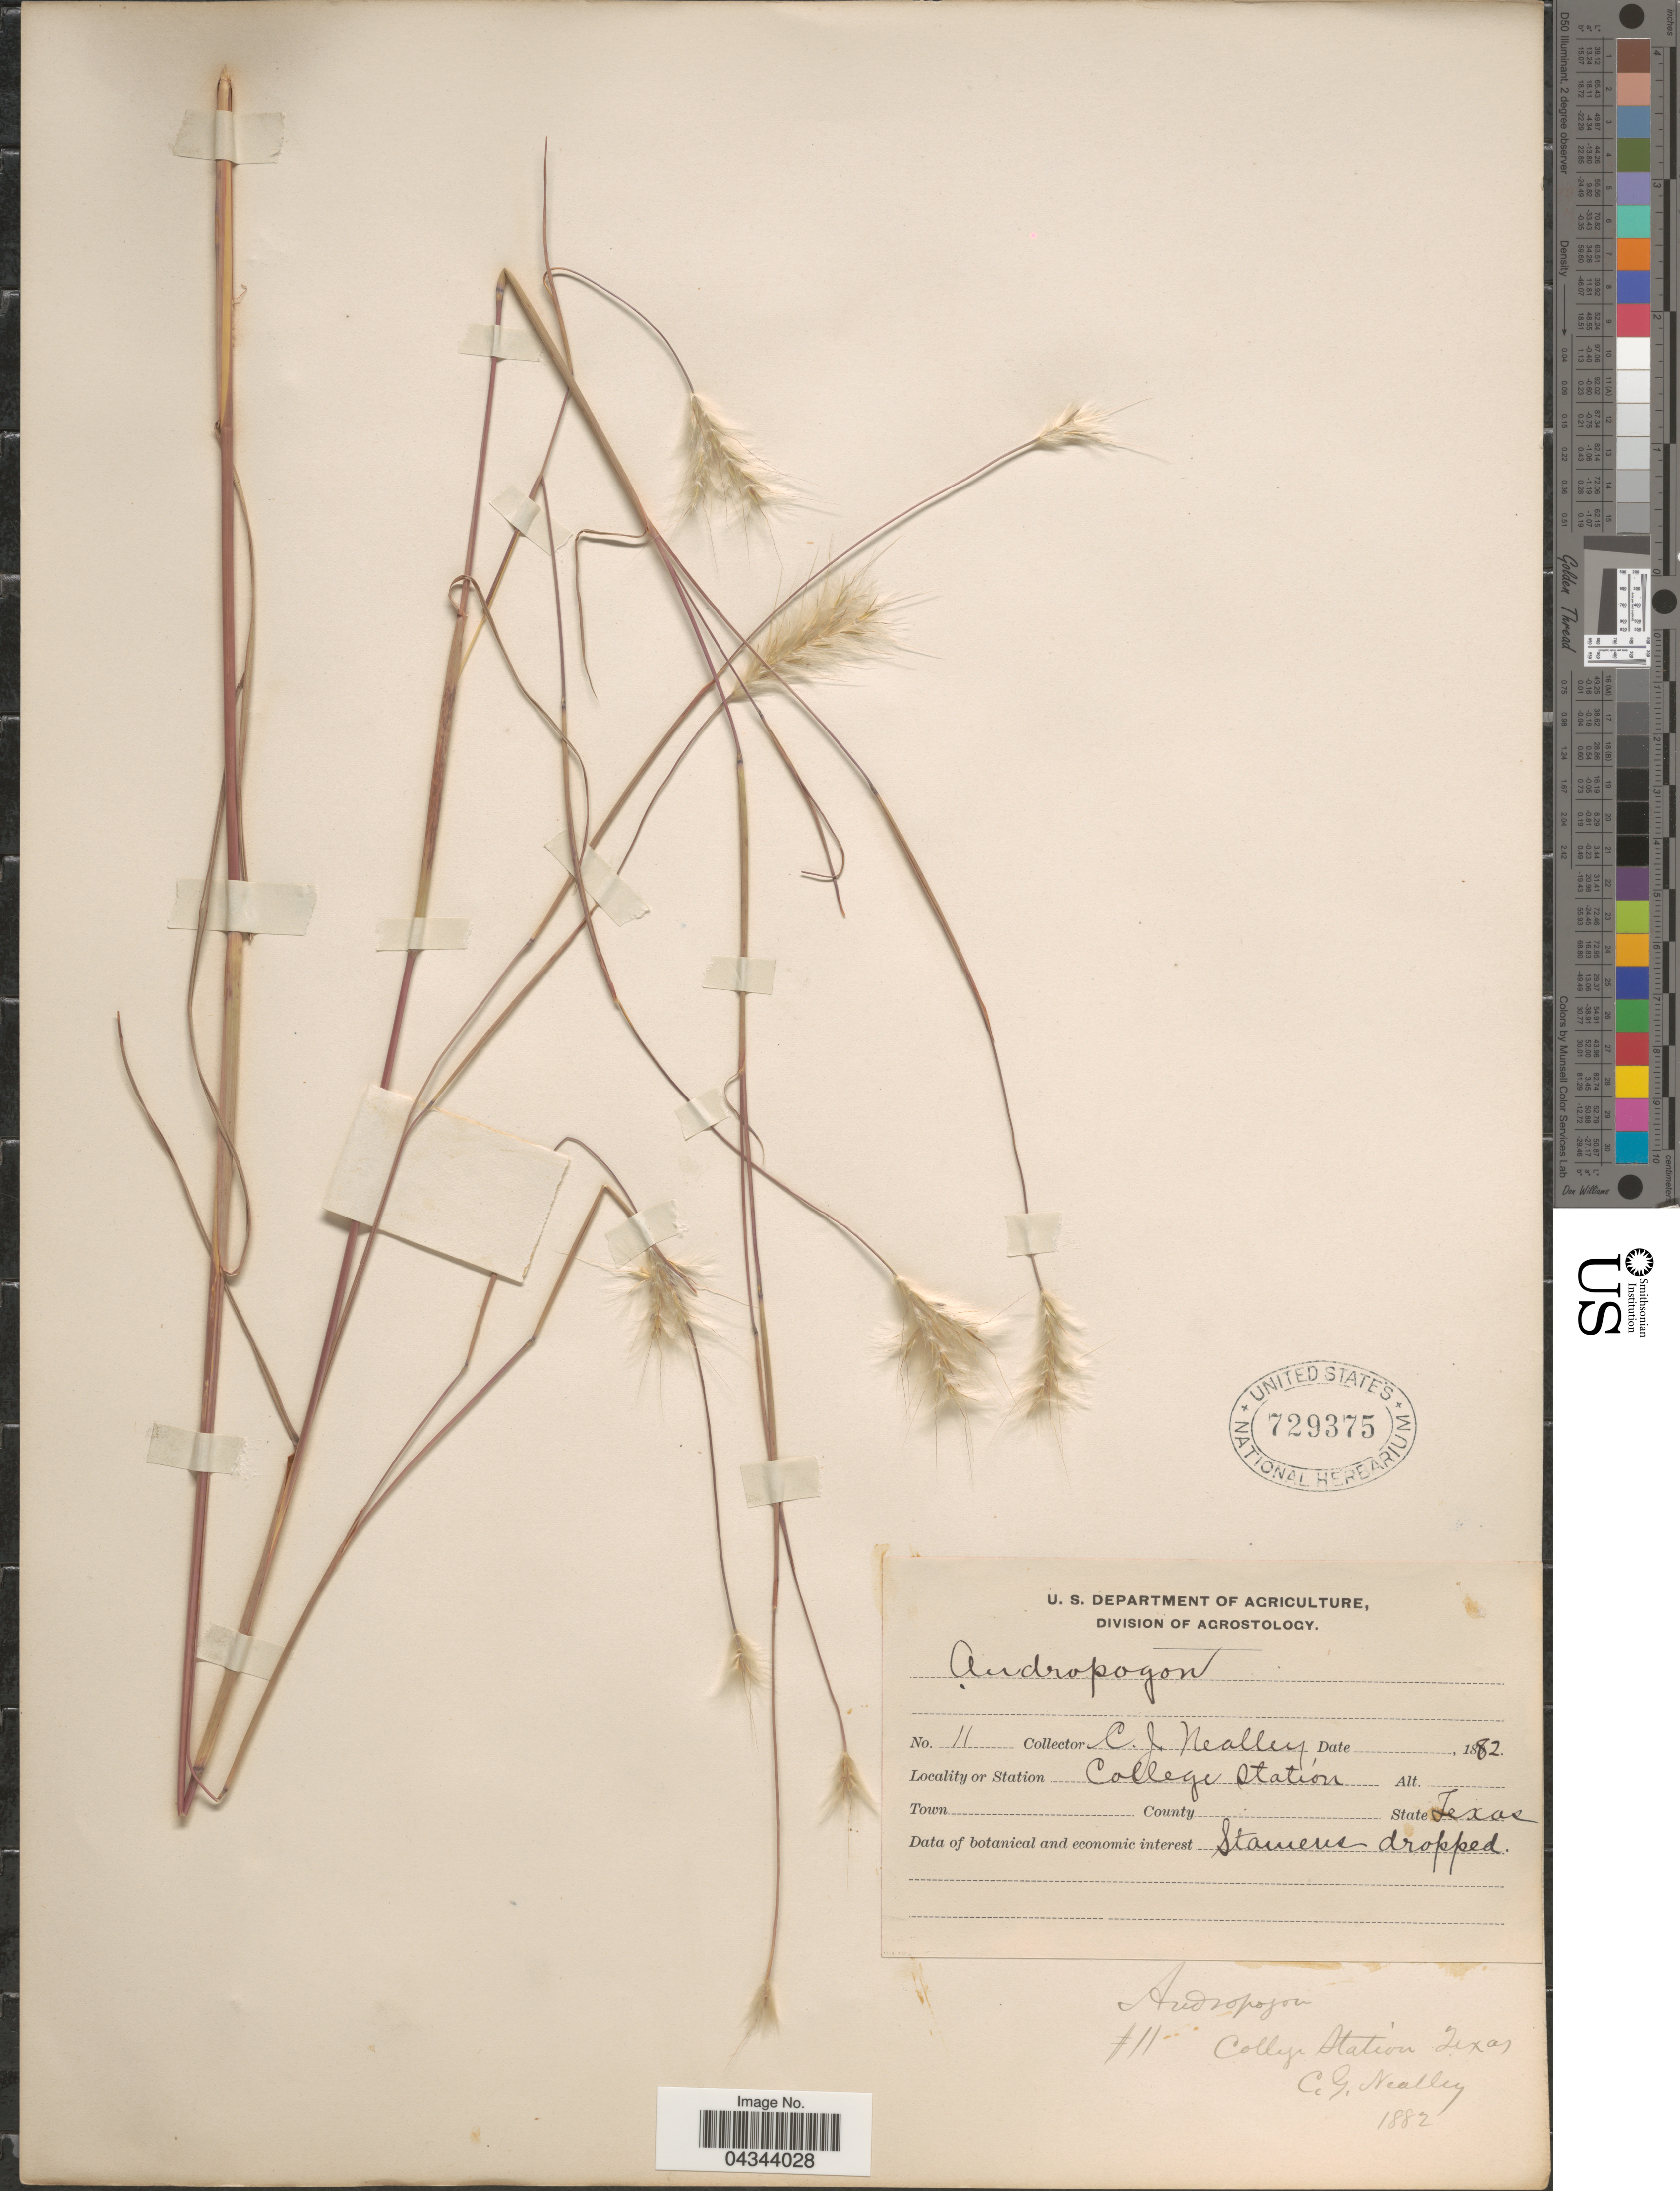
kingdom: Plantae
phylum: Tracheophyta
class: Liliopsida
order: Poales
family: Poaceae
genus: Andropogon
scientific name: Andropogon ternarius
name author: Michx.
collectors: C. Nealley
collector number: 11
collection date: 1882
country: United States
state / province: Texas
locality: College Station.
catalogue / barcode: US 729375